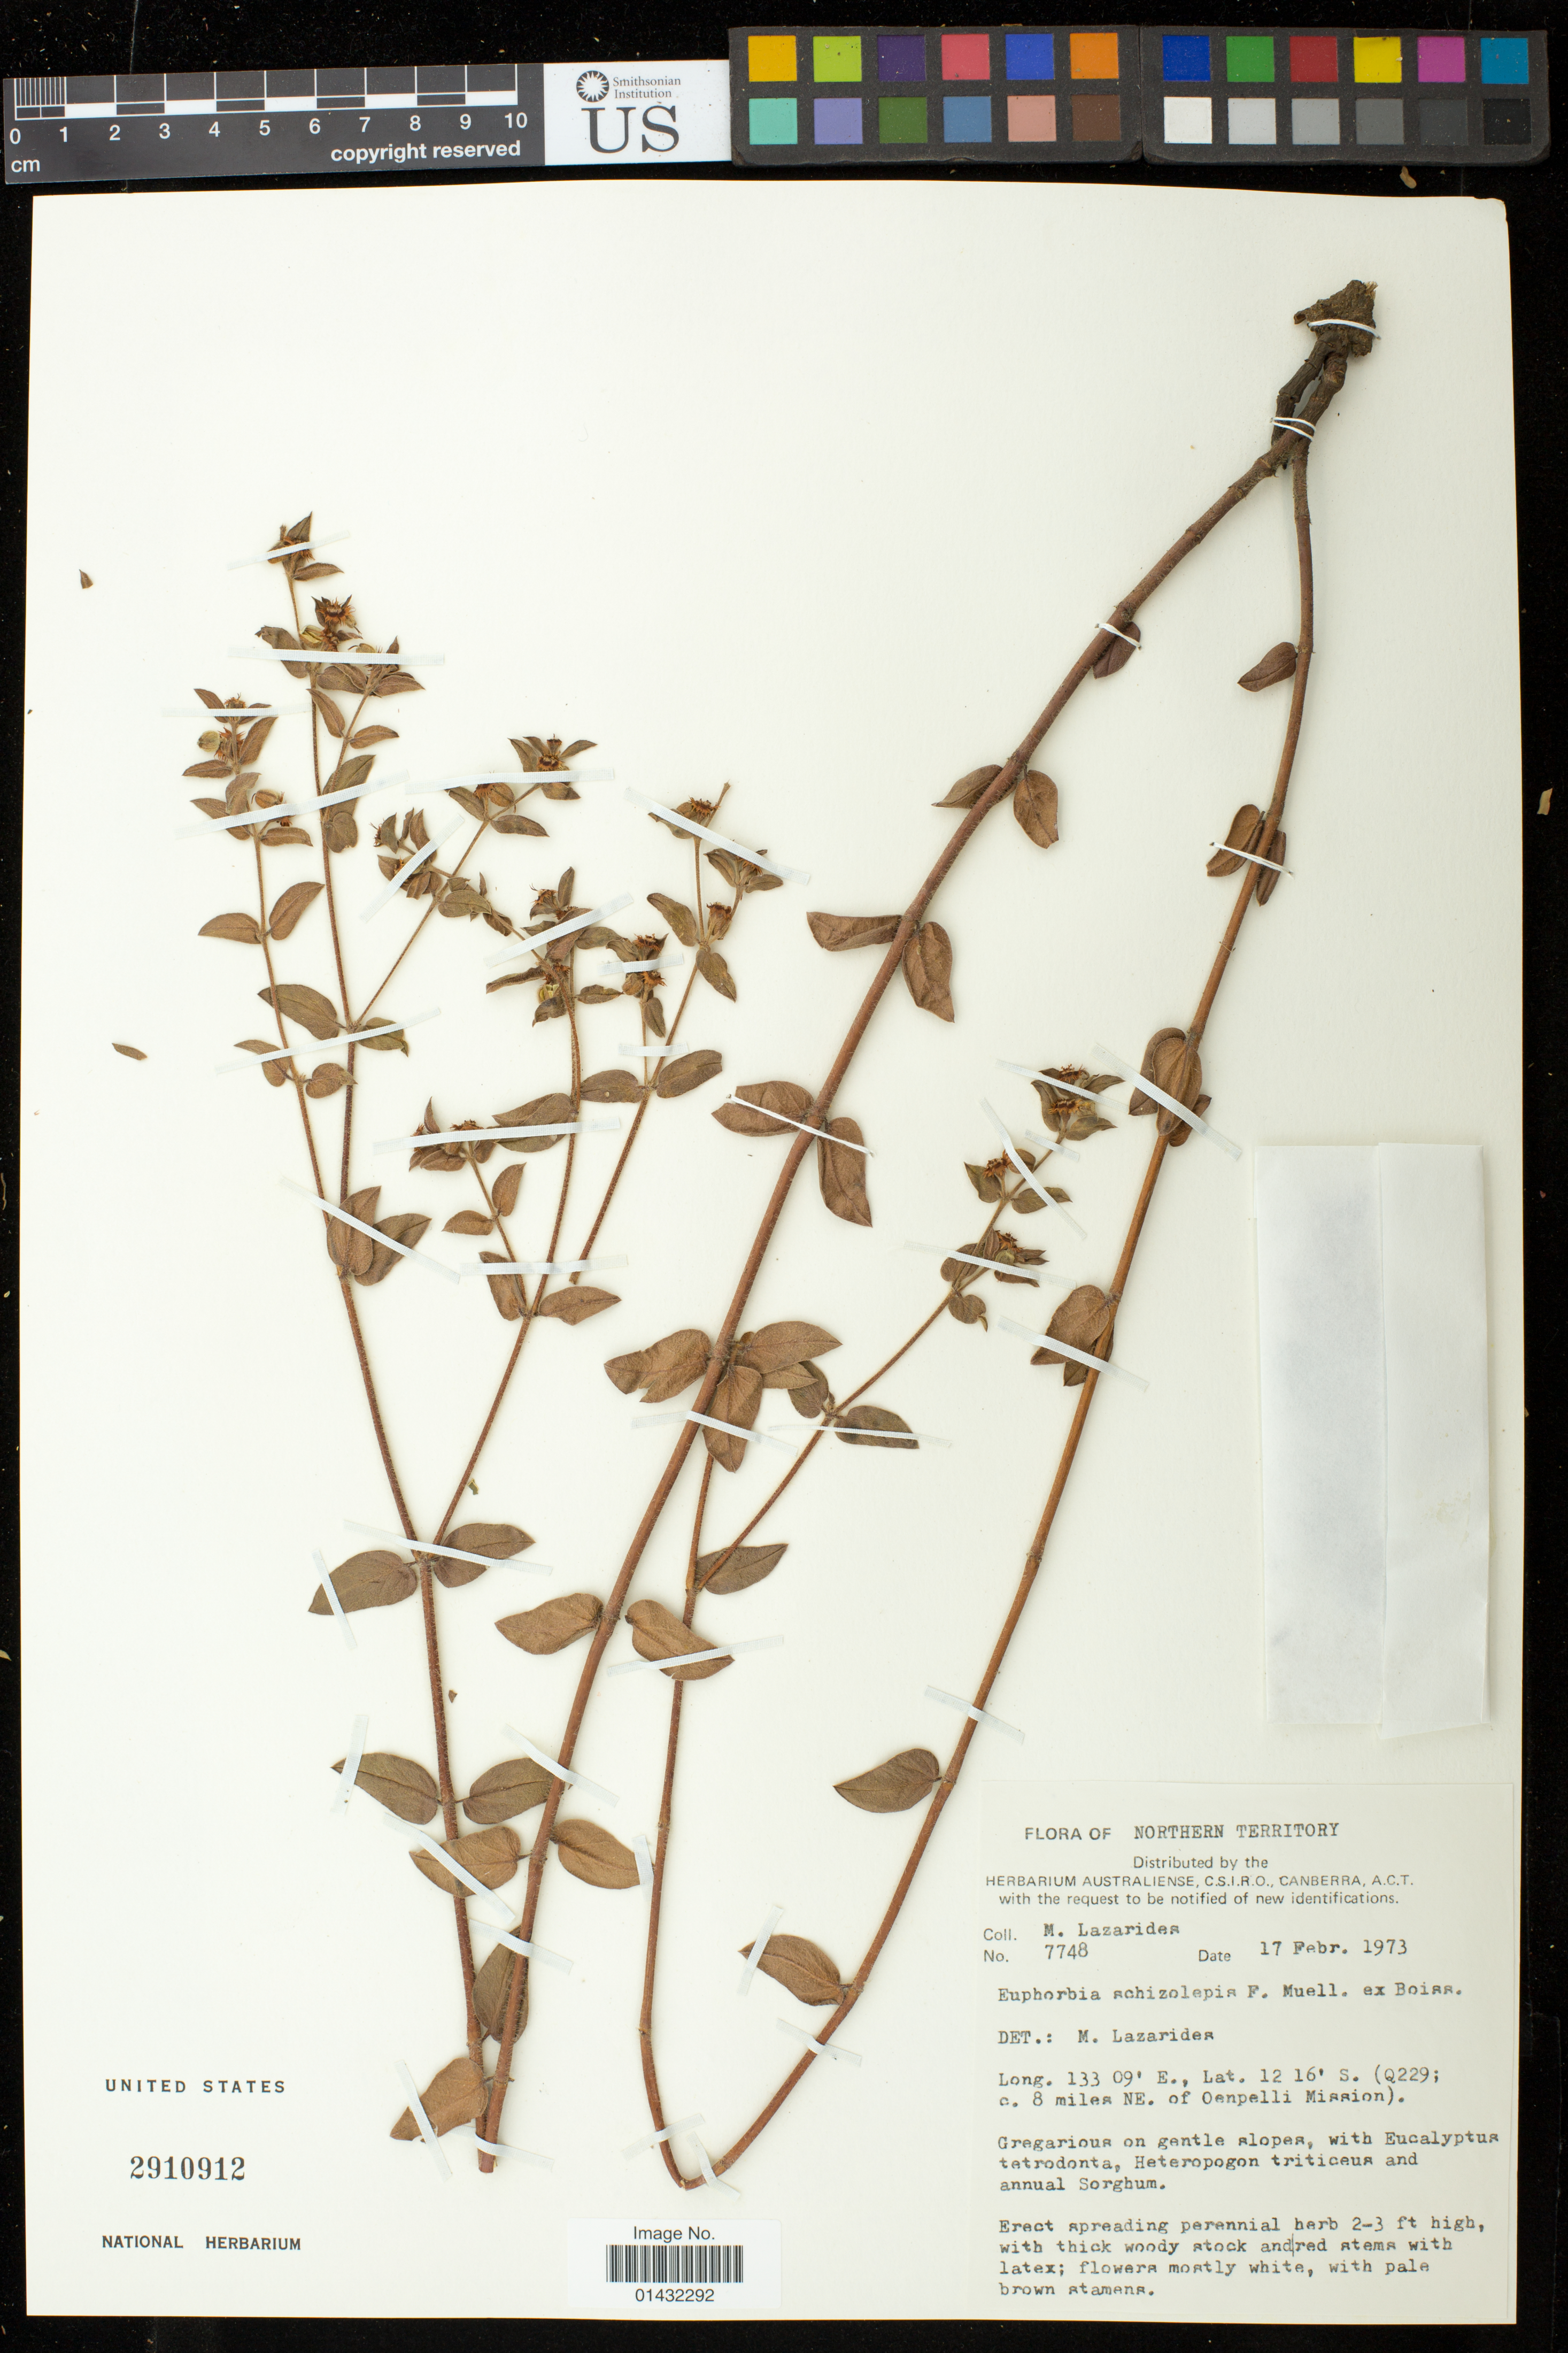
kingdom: Plantae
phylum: Tracheophyta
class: Magnoliopsida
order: Malpighiales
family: Euphorbiaceae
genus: Euphorbia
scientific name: Euphorbia schizolepis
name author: Boiss.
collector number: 7748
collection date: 1973-02-17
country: Australia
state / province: Northern Territory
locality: Q229; c. 8 miles NE. of Oenpelli Mission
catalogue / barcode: US 2910912